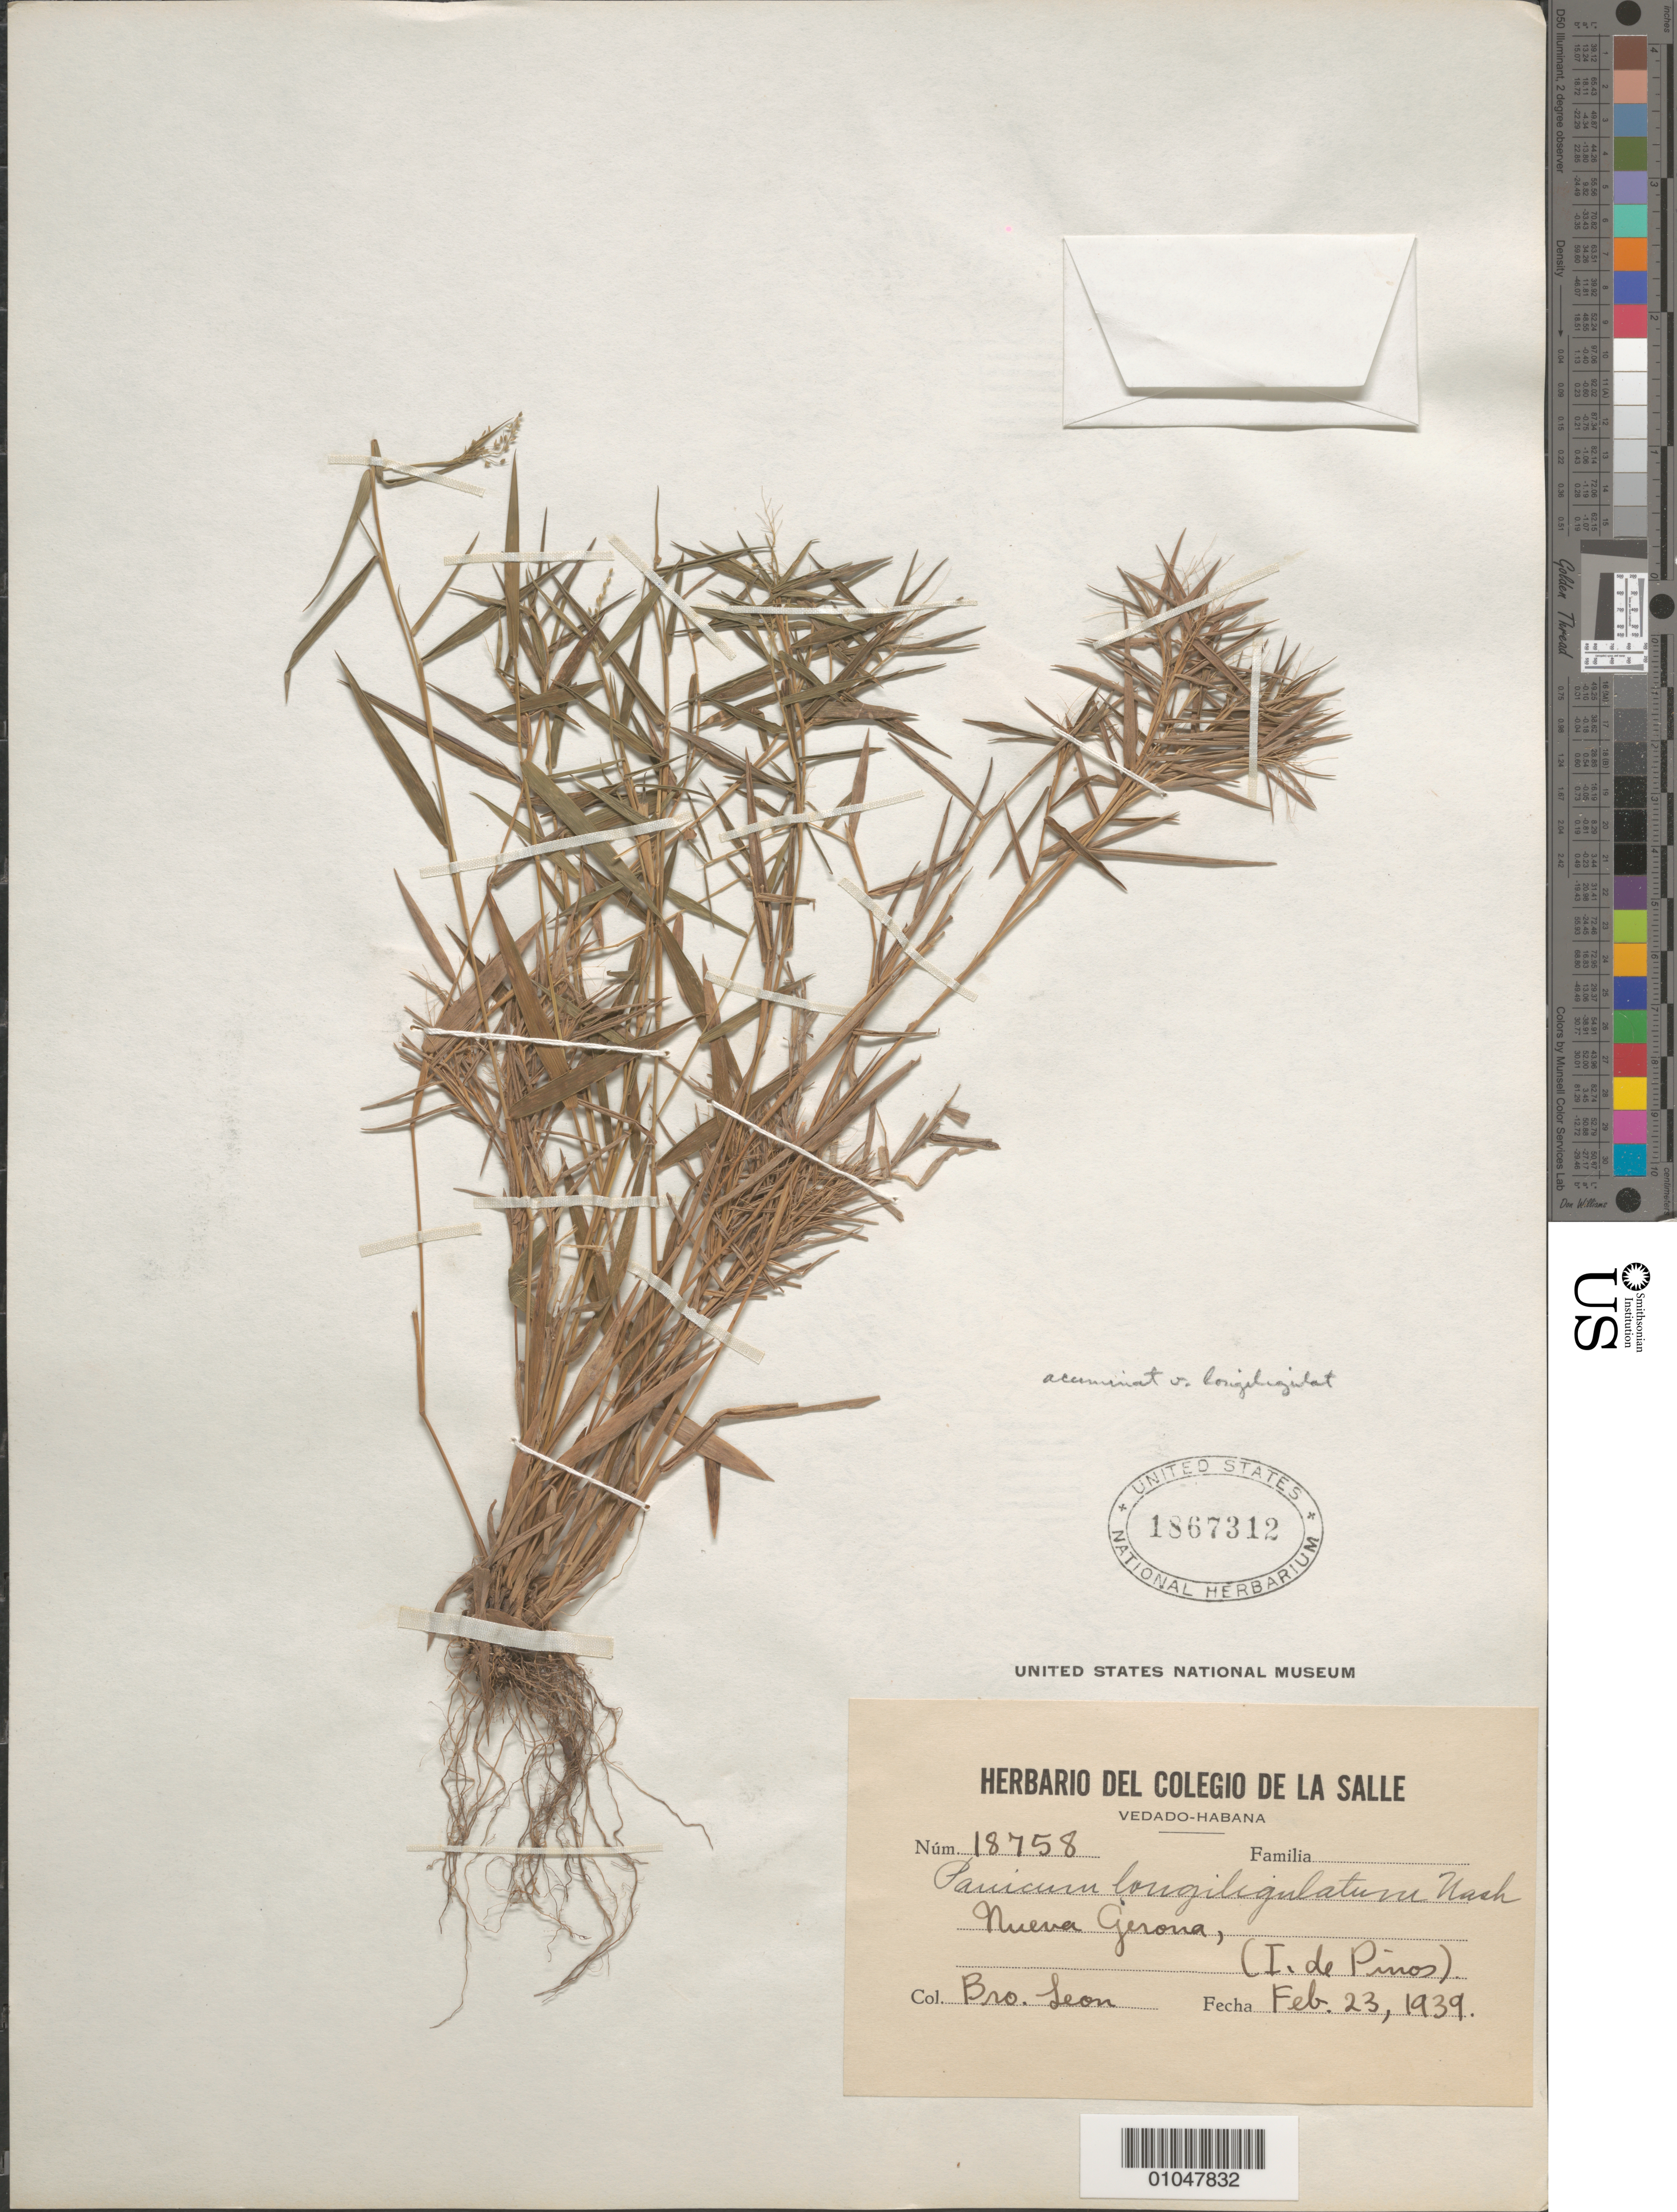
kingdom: Plantae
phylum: Tracheophyta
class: Liliopsida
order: Poales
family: Poaceae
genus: Panicum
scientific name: Panicum longiligulatum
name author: Nash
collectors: Bro. León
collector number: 18758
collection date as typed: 23 Feb 1939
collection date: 1939-02-23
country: Cuba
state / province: Isla de la Juventud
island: Isla de la Juventud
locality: Nueva Gerona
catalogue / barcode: US 1867312